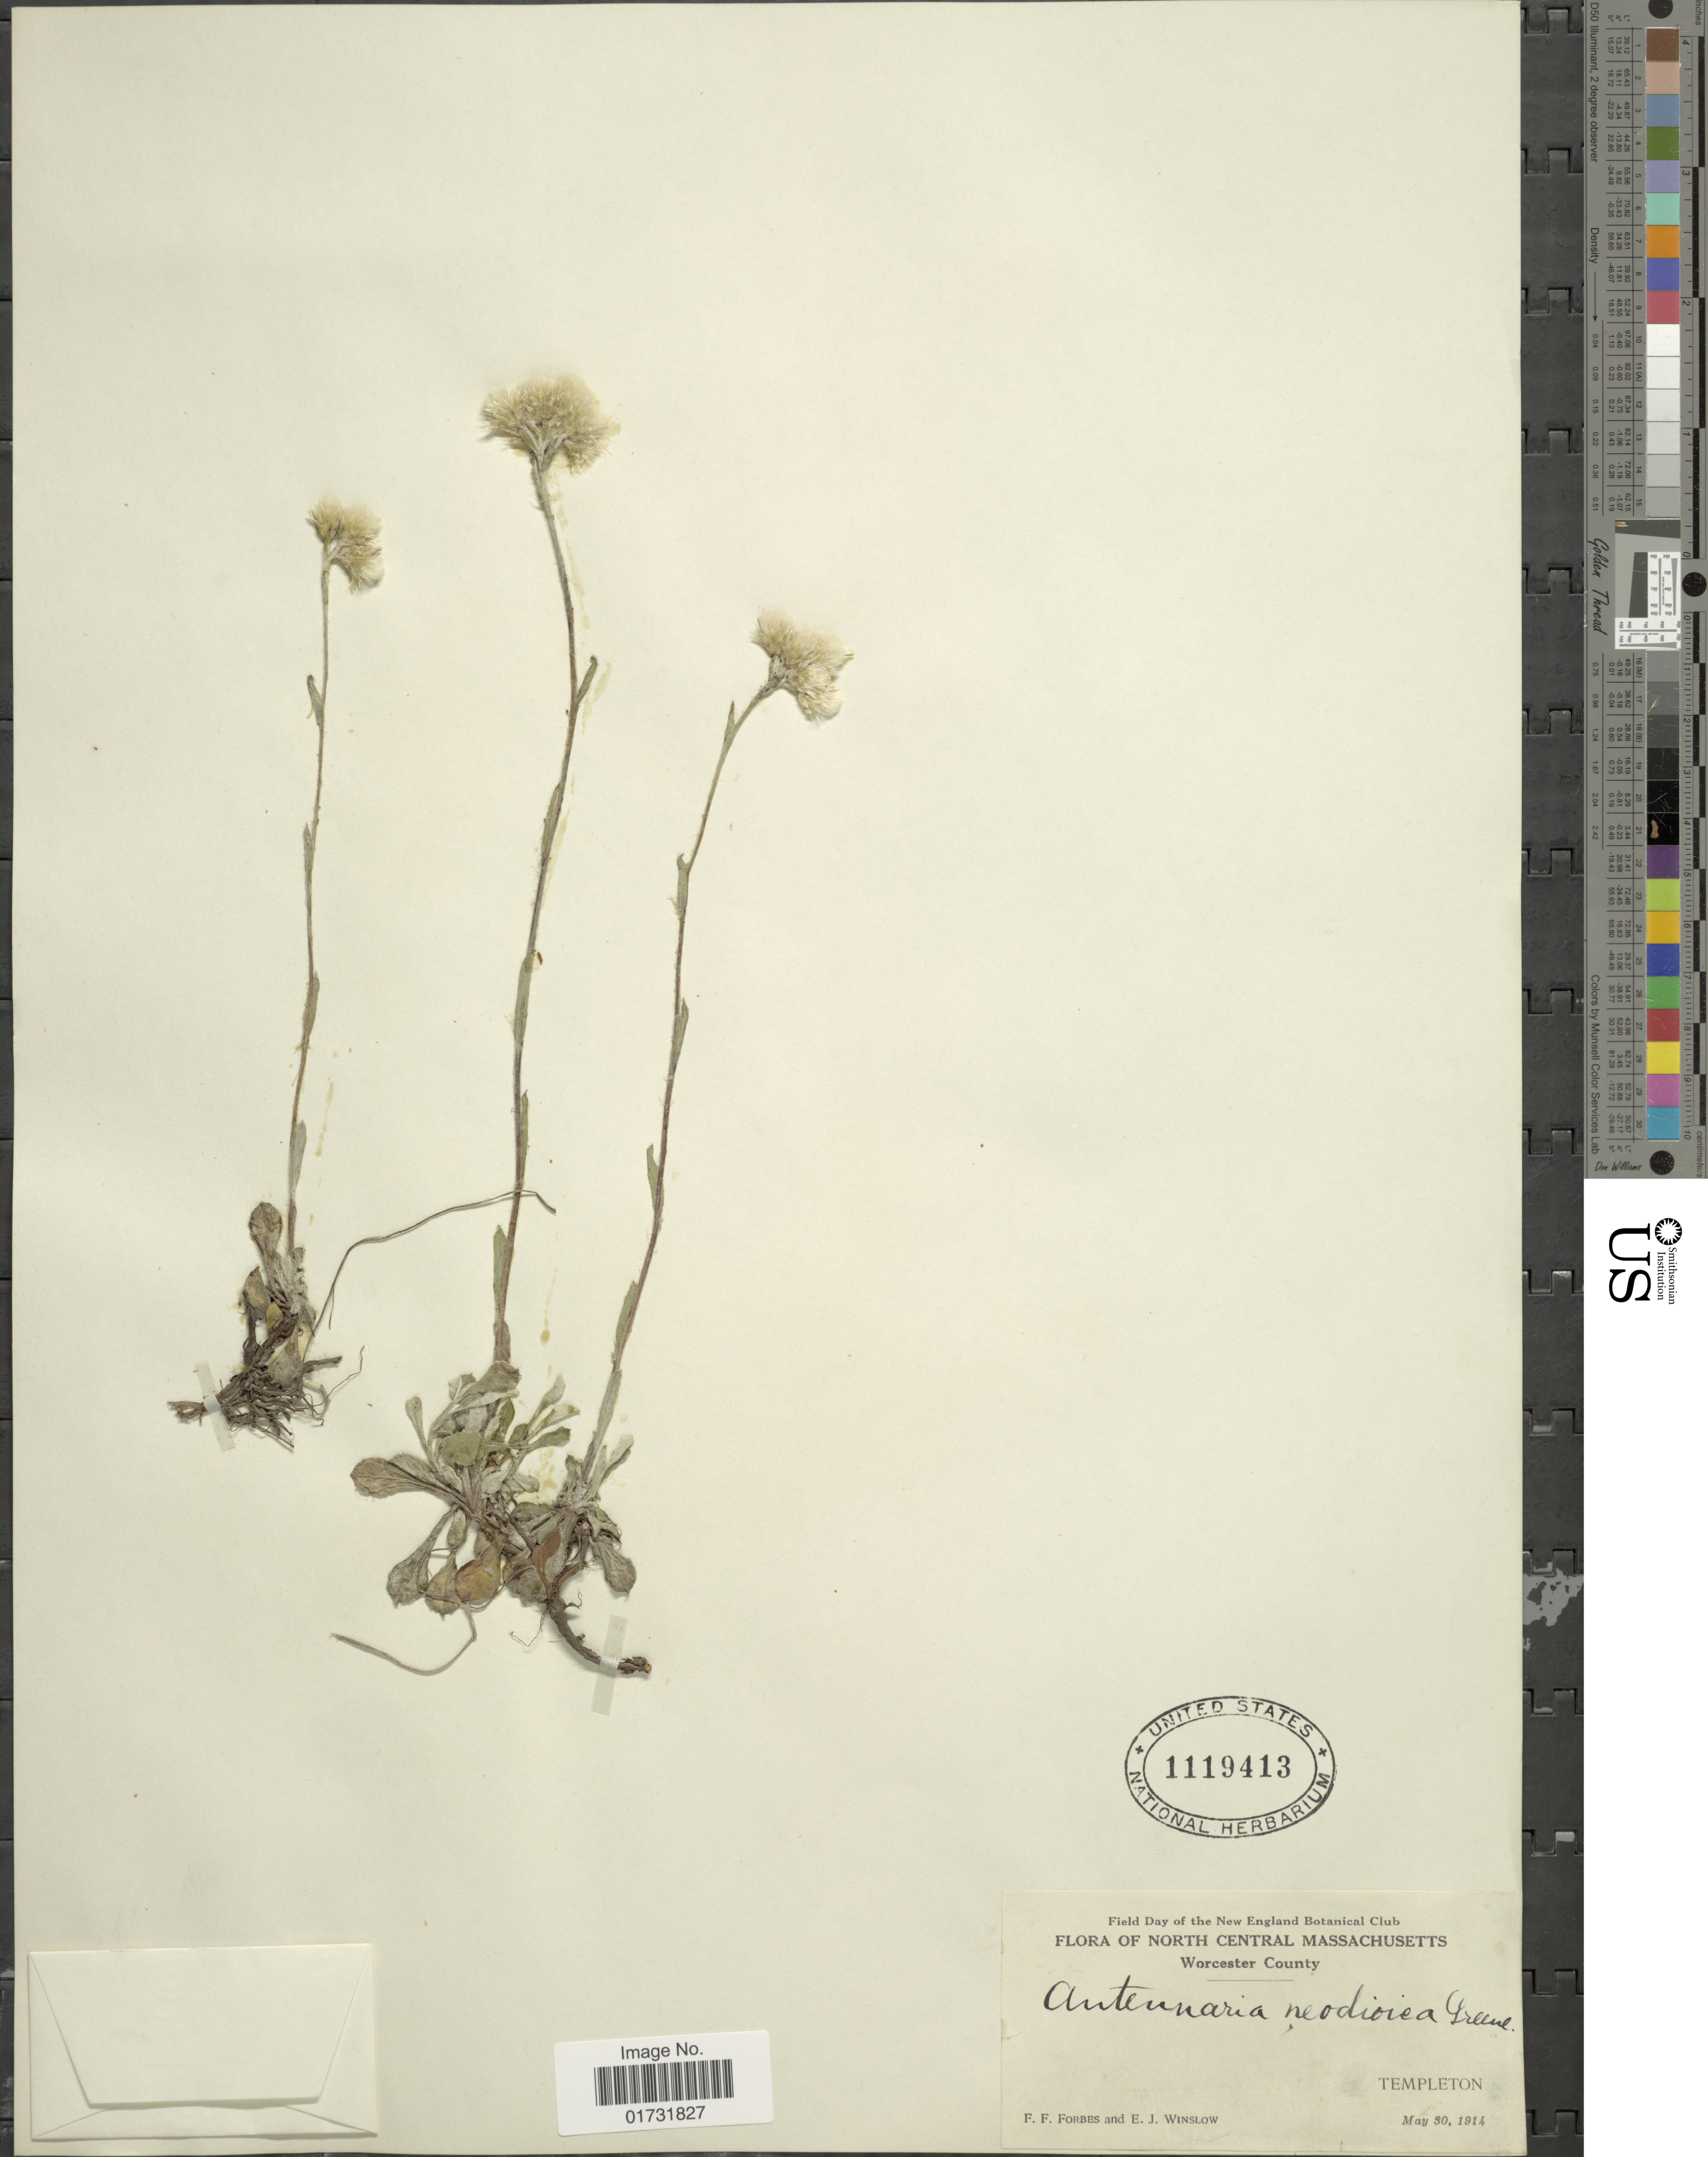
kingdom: Plantae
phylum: Tracheophyta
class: Magnoliopsida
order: Asterales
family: Asteraceae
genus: Antennaria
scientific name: Antennaria neodioica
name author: Greene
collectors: F. Forbes & E. Winslow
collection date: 1914-05-30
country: United States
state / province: Massachusetts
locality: North central Massachusetts. Worcester County. Templeton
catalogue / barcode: US 1119413